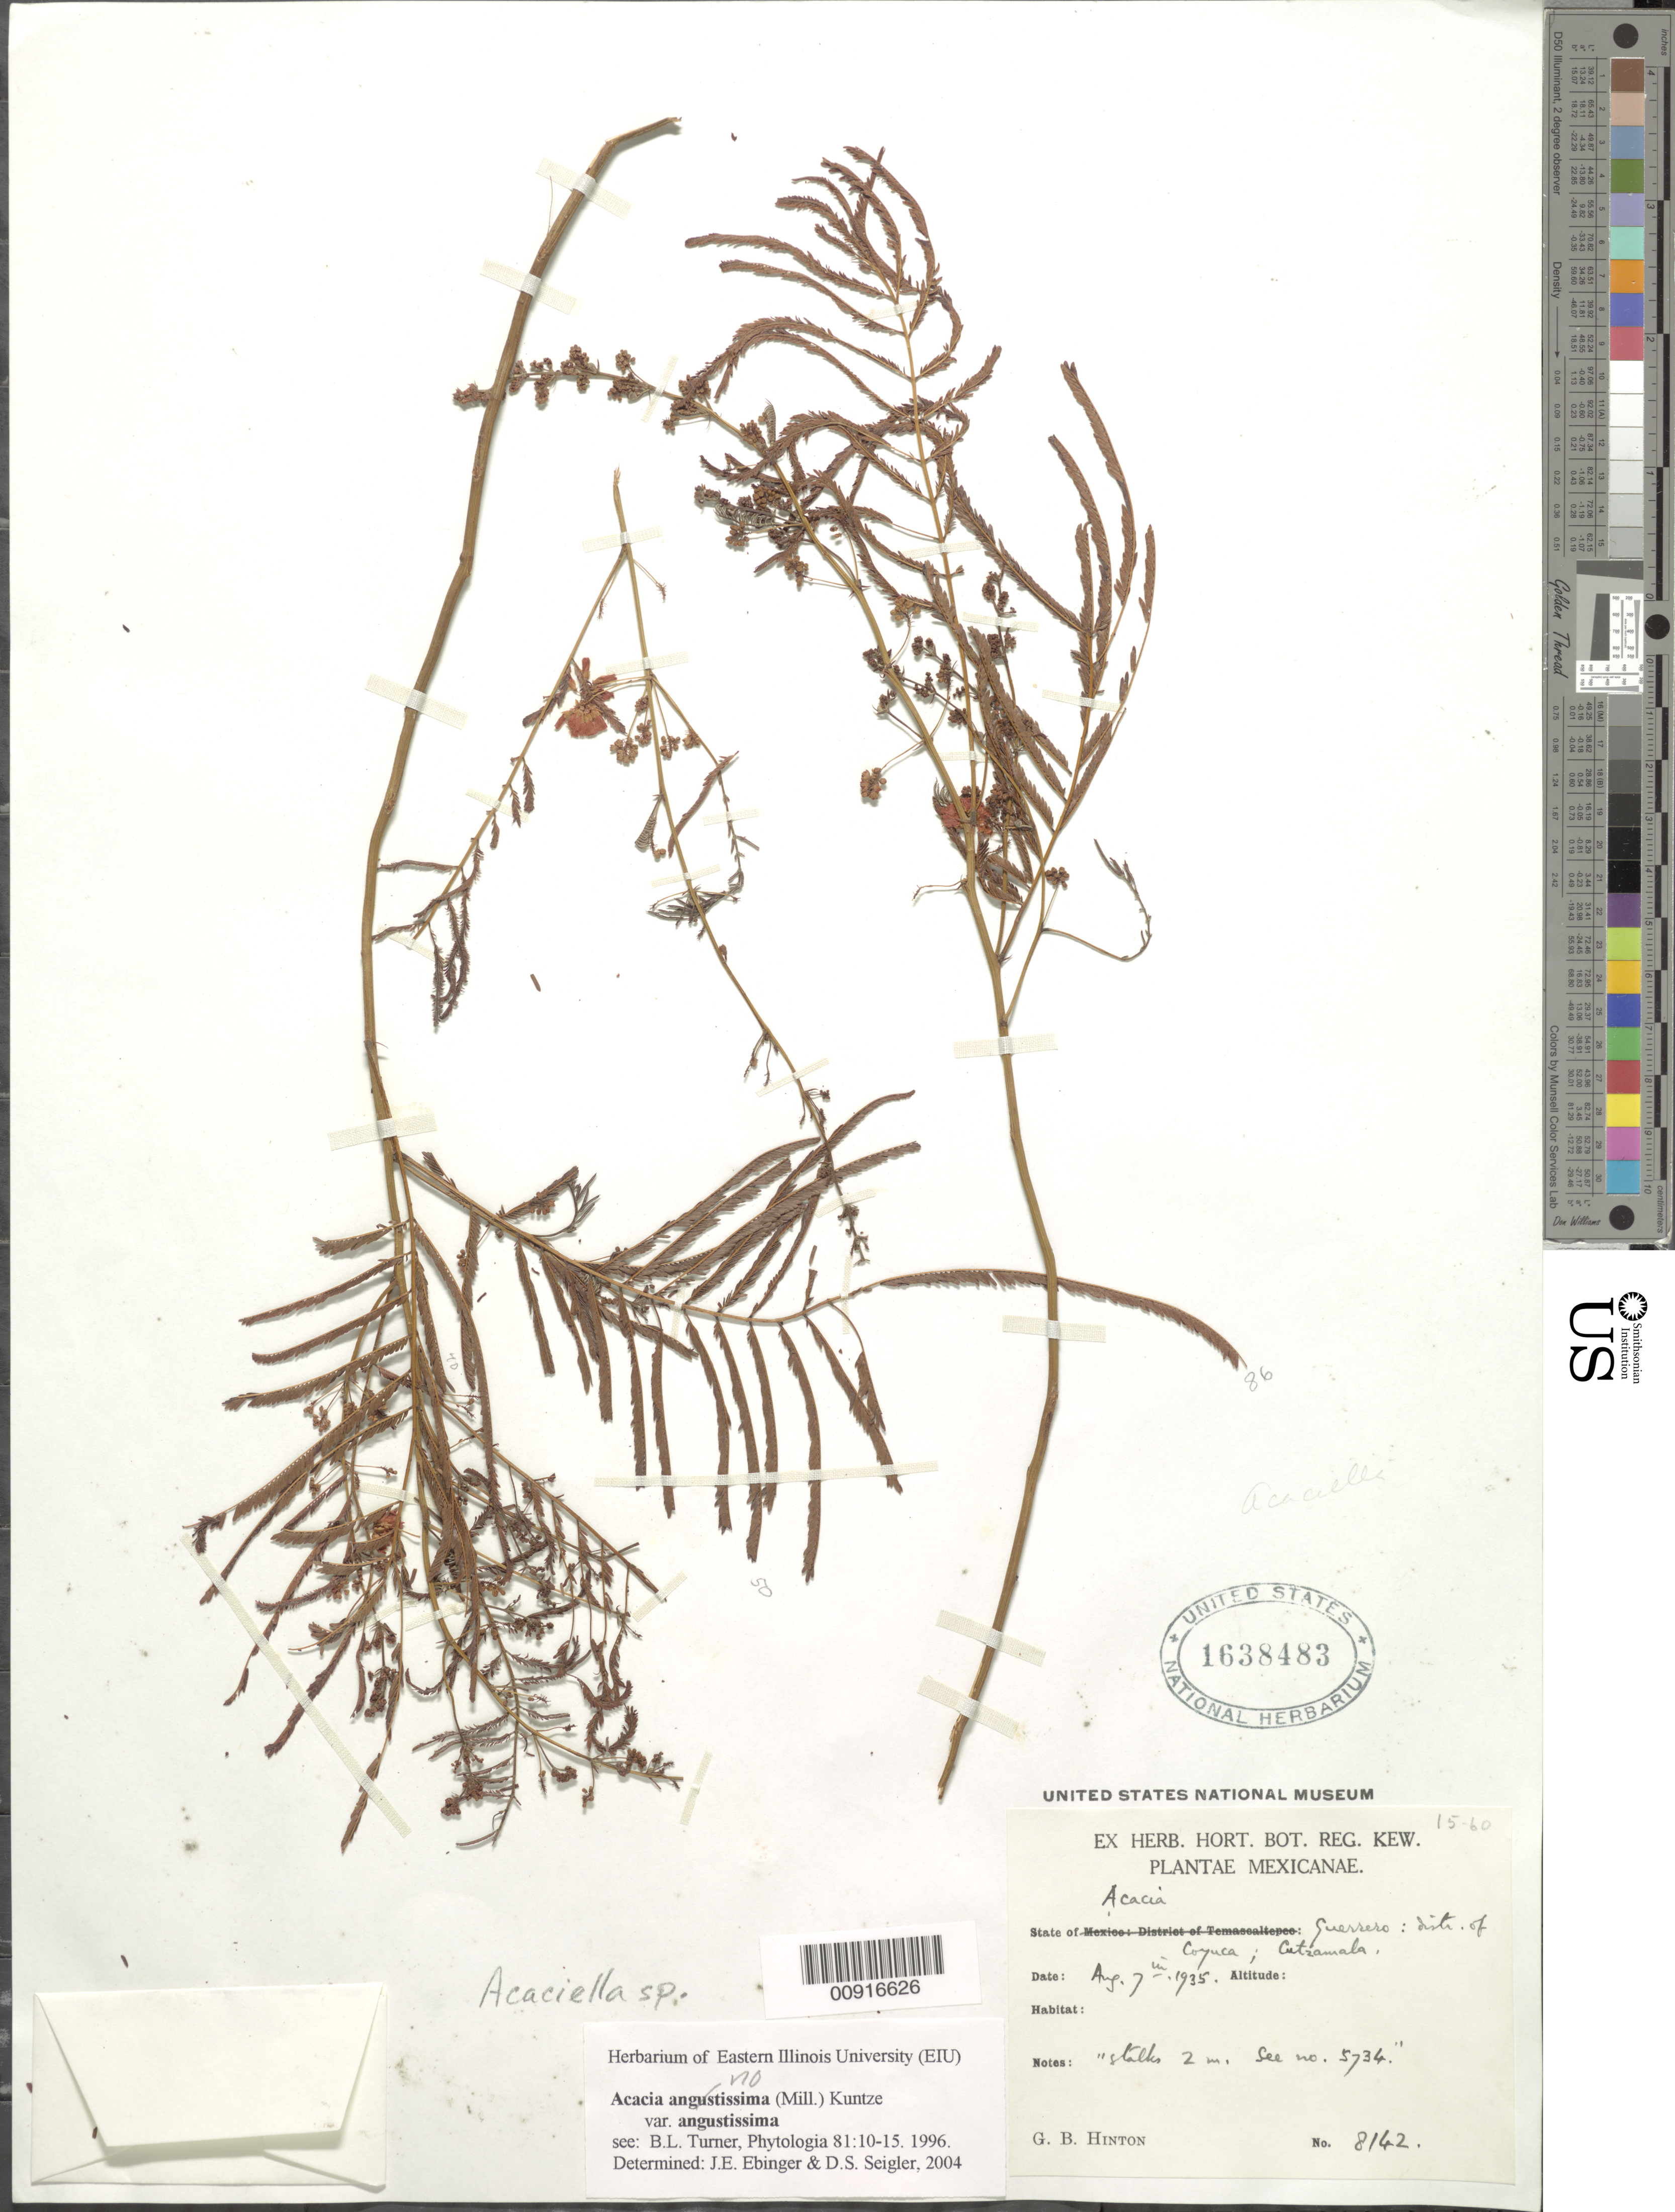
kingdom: Plantae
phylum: Tracheophyta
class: Magnoliopsida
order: Fabales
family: Fabaceae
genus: Acaciella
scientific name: Acaciella sp.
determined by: Strong, M. T., (US), Smithsonian Institution - National Museum of Natural History (UNITED STATES)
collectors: G. B. Hinton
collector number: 8142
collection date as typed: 07 Aug 1935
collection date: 1935-08-07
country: Mexico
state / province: Guerrero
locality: State of Guerrero: District of Coyuca: Cutzamala.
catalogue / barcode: US 1638483